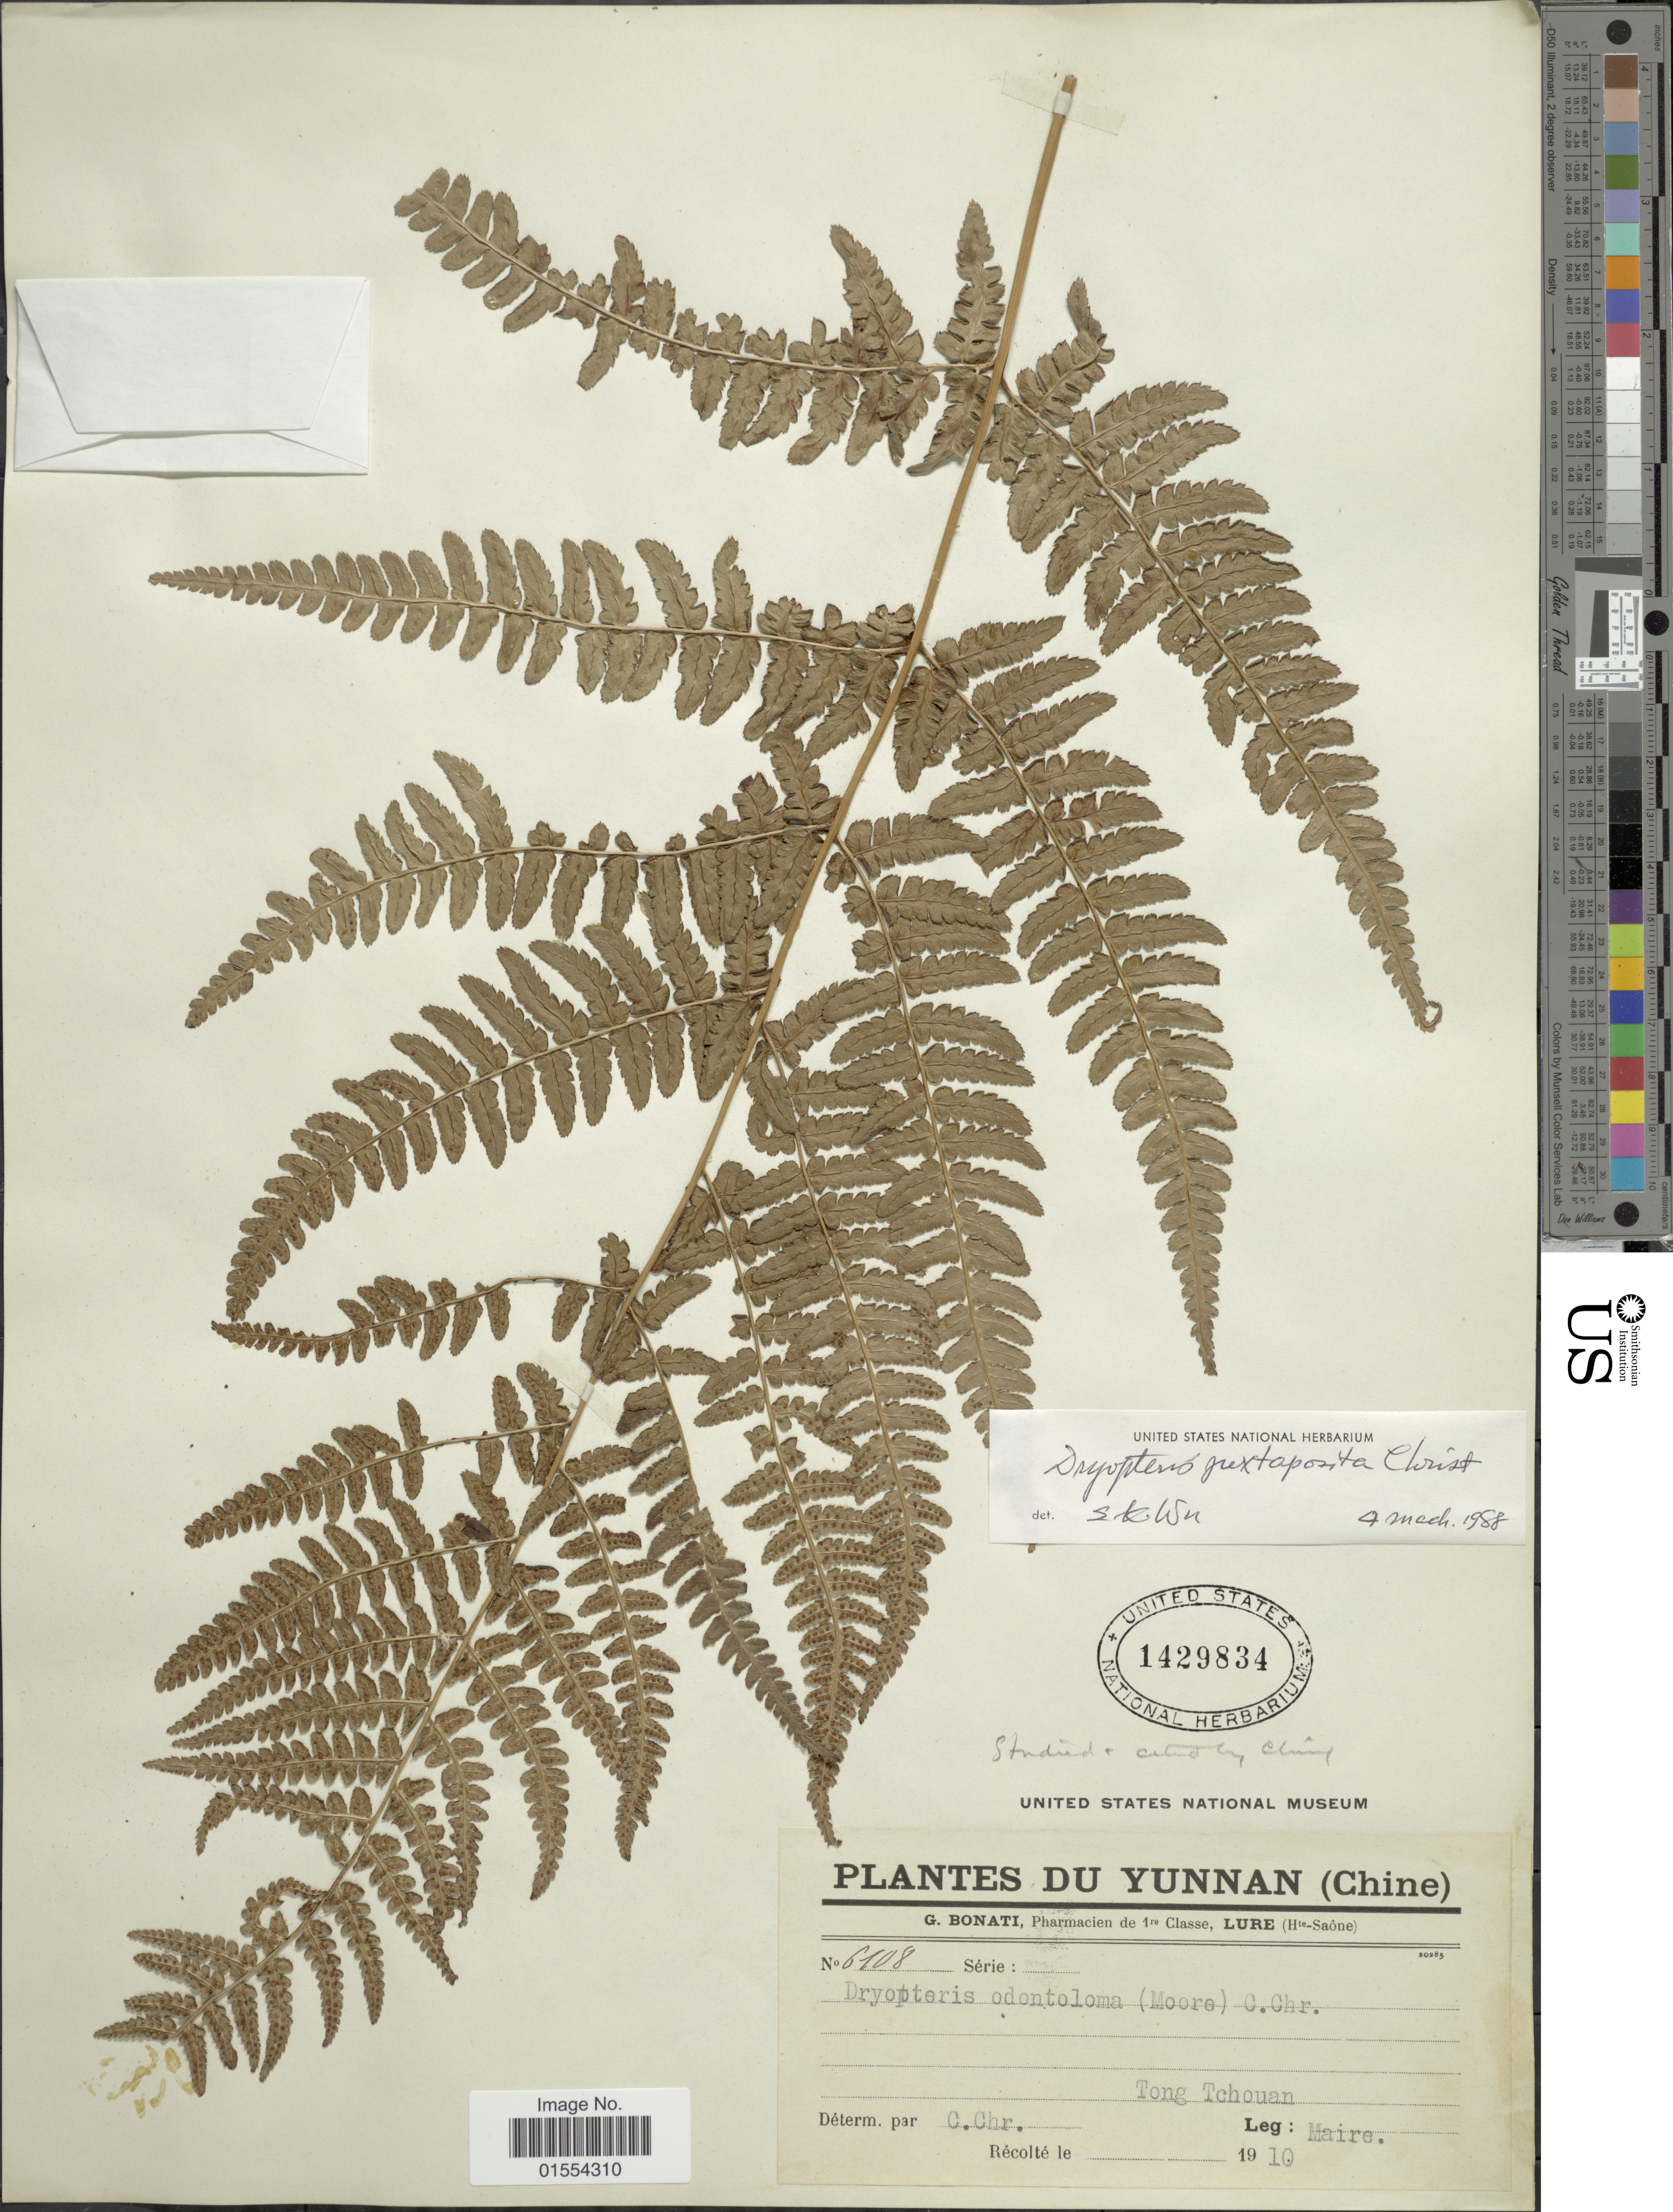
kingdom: Plantae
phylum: Tracheophyta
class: Polypodiopsida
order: Polypodiales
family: Dryopteridaceae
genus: Dryopteris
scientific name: Dryopteris juxtaposita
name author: Christ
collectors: Maire, --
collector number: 6108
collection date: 1910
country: China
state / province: Yunnan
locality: Yunnan (Chine) Tong Tchouan.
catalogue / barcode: US 1429834